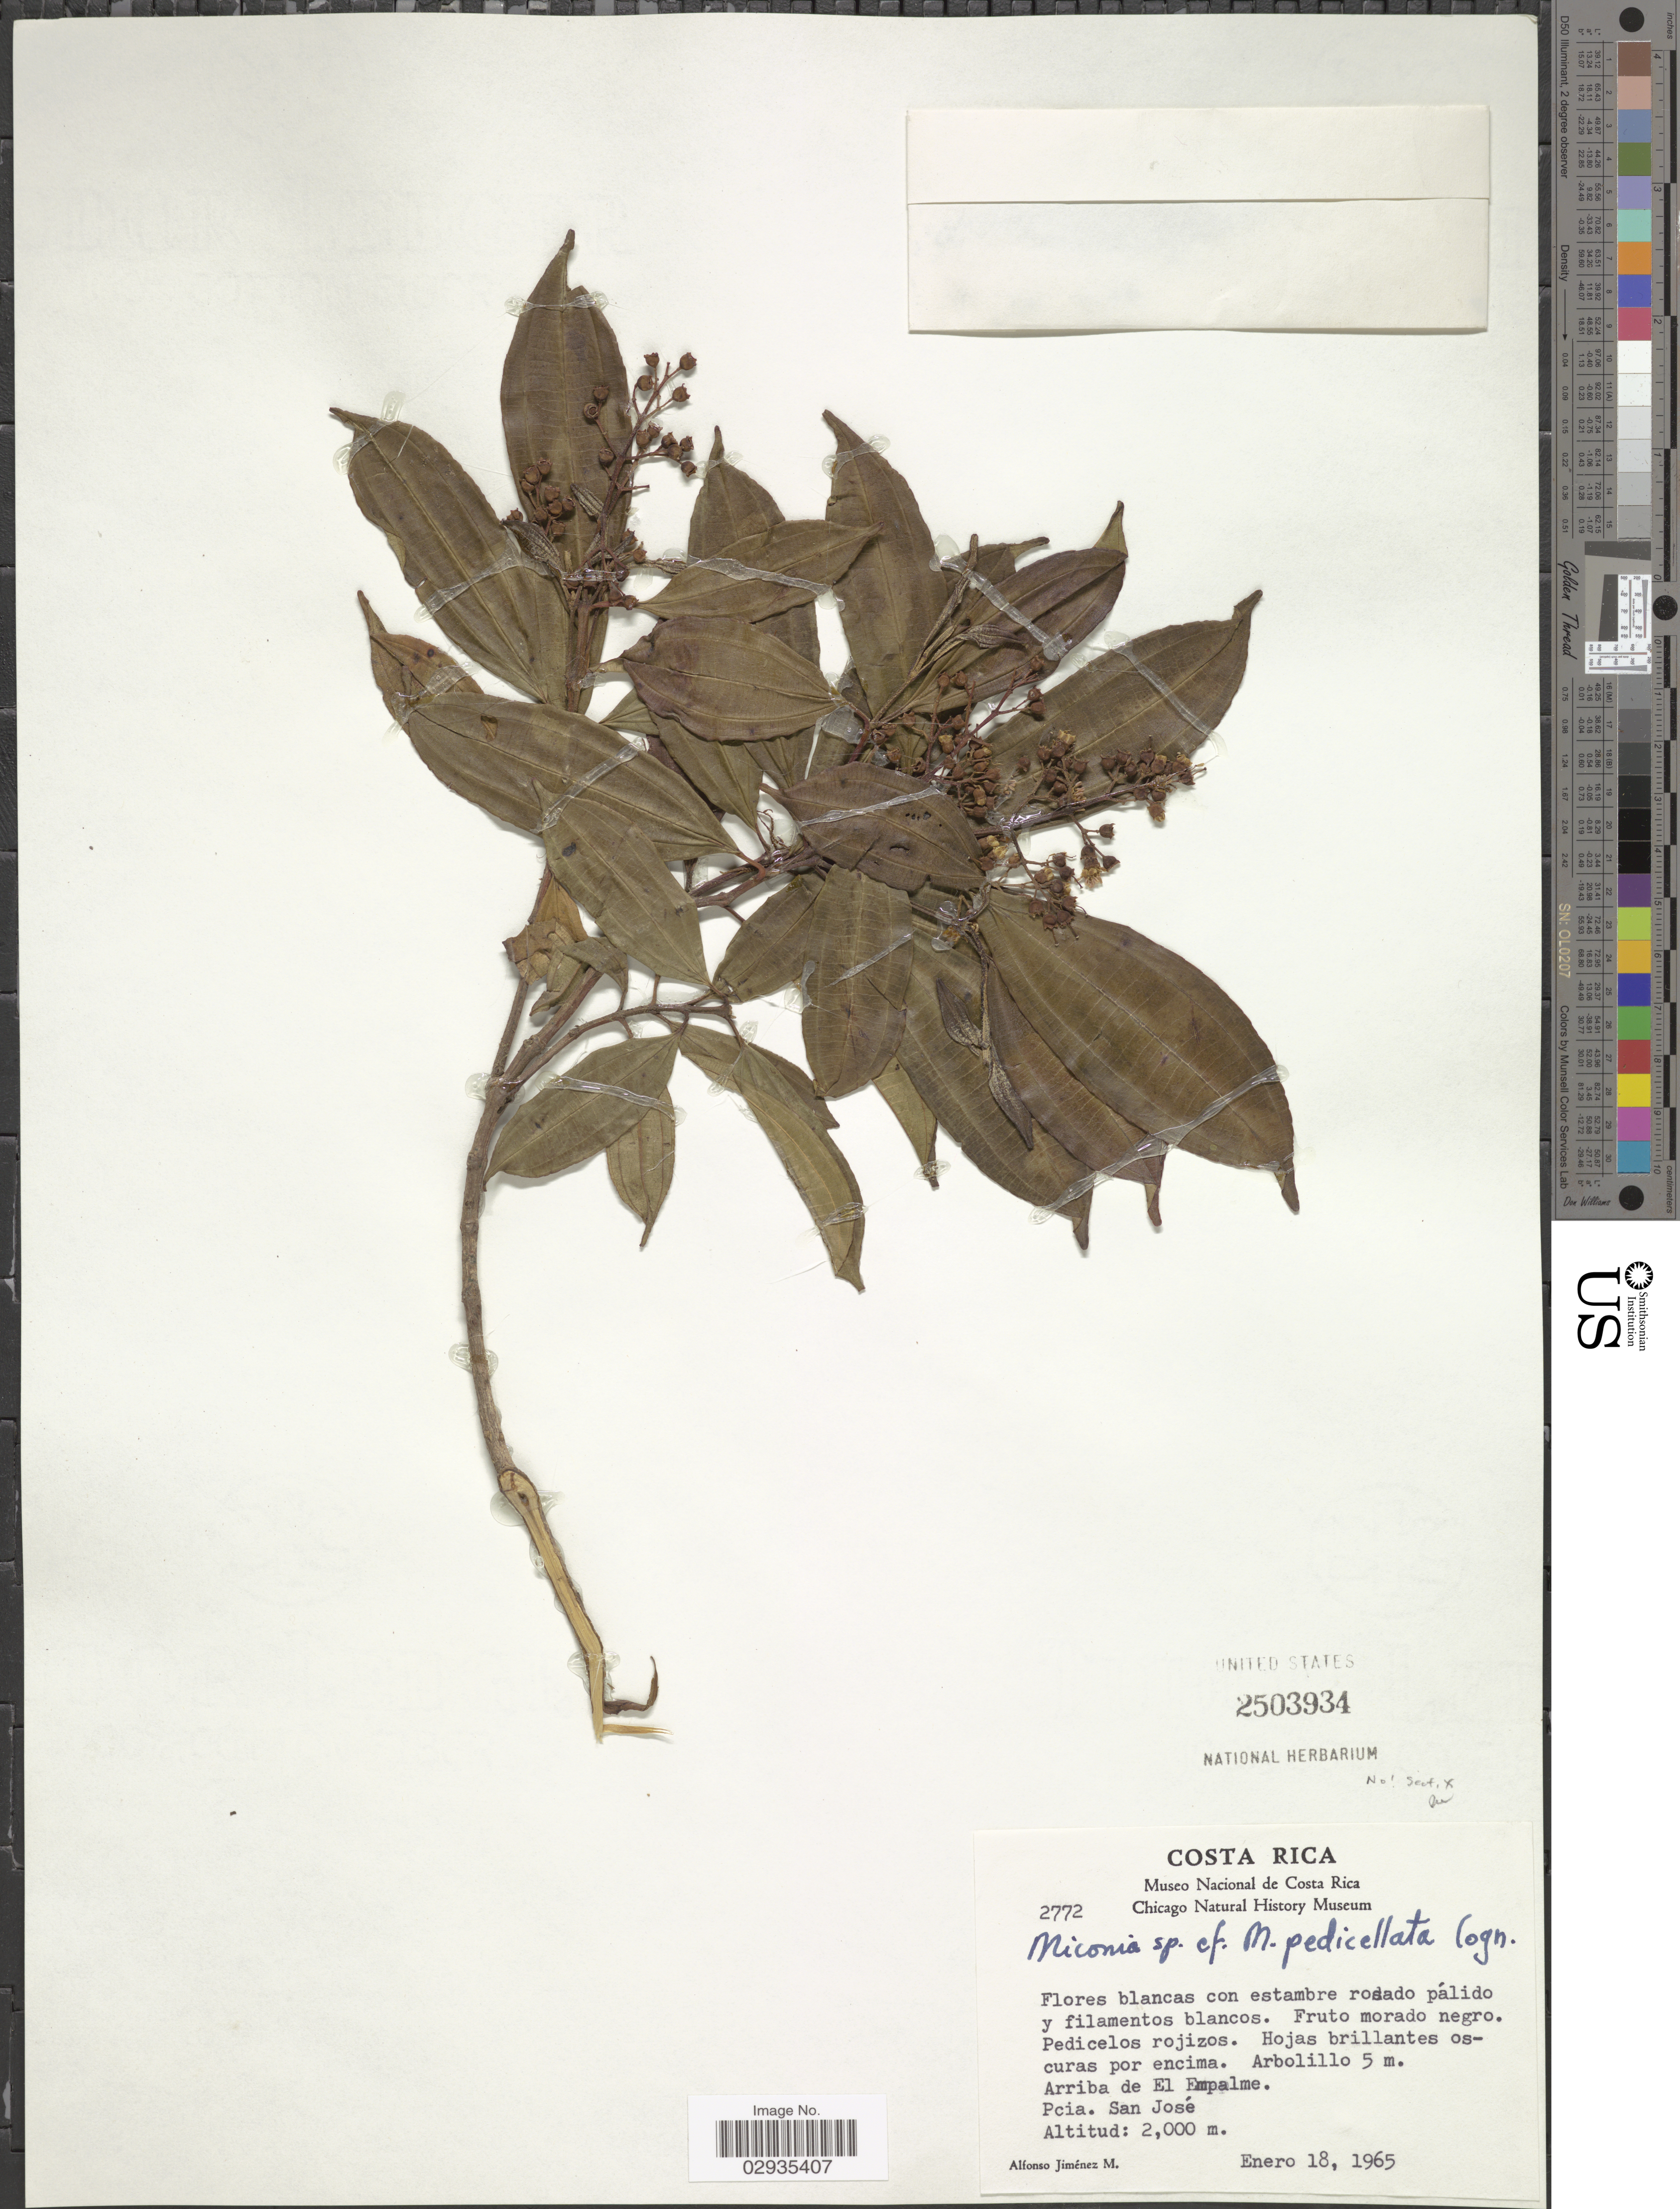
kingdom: Plantae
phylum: Tracheophyta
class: Magnoliopsida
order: Myrtales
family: Melastomataceae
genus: Miconia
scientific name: Miconia pedicellata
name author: Cogn.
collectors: A. Jimenez M.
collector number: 2772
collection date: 1965-01-18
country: Costa Rica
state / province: San José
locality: Arriba de El Empalme, Pcia. San José.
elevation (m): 2000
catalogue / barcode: US 2503934